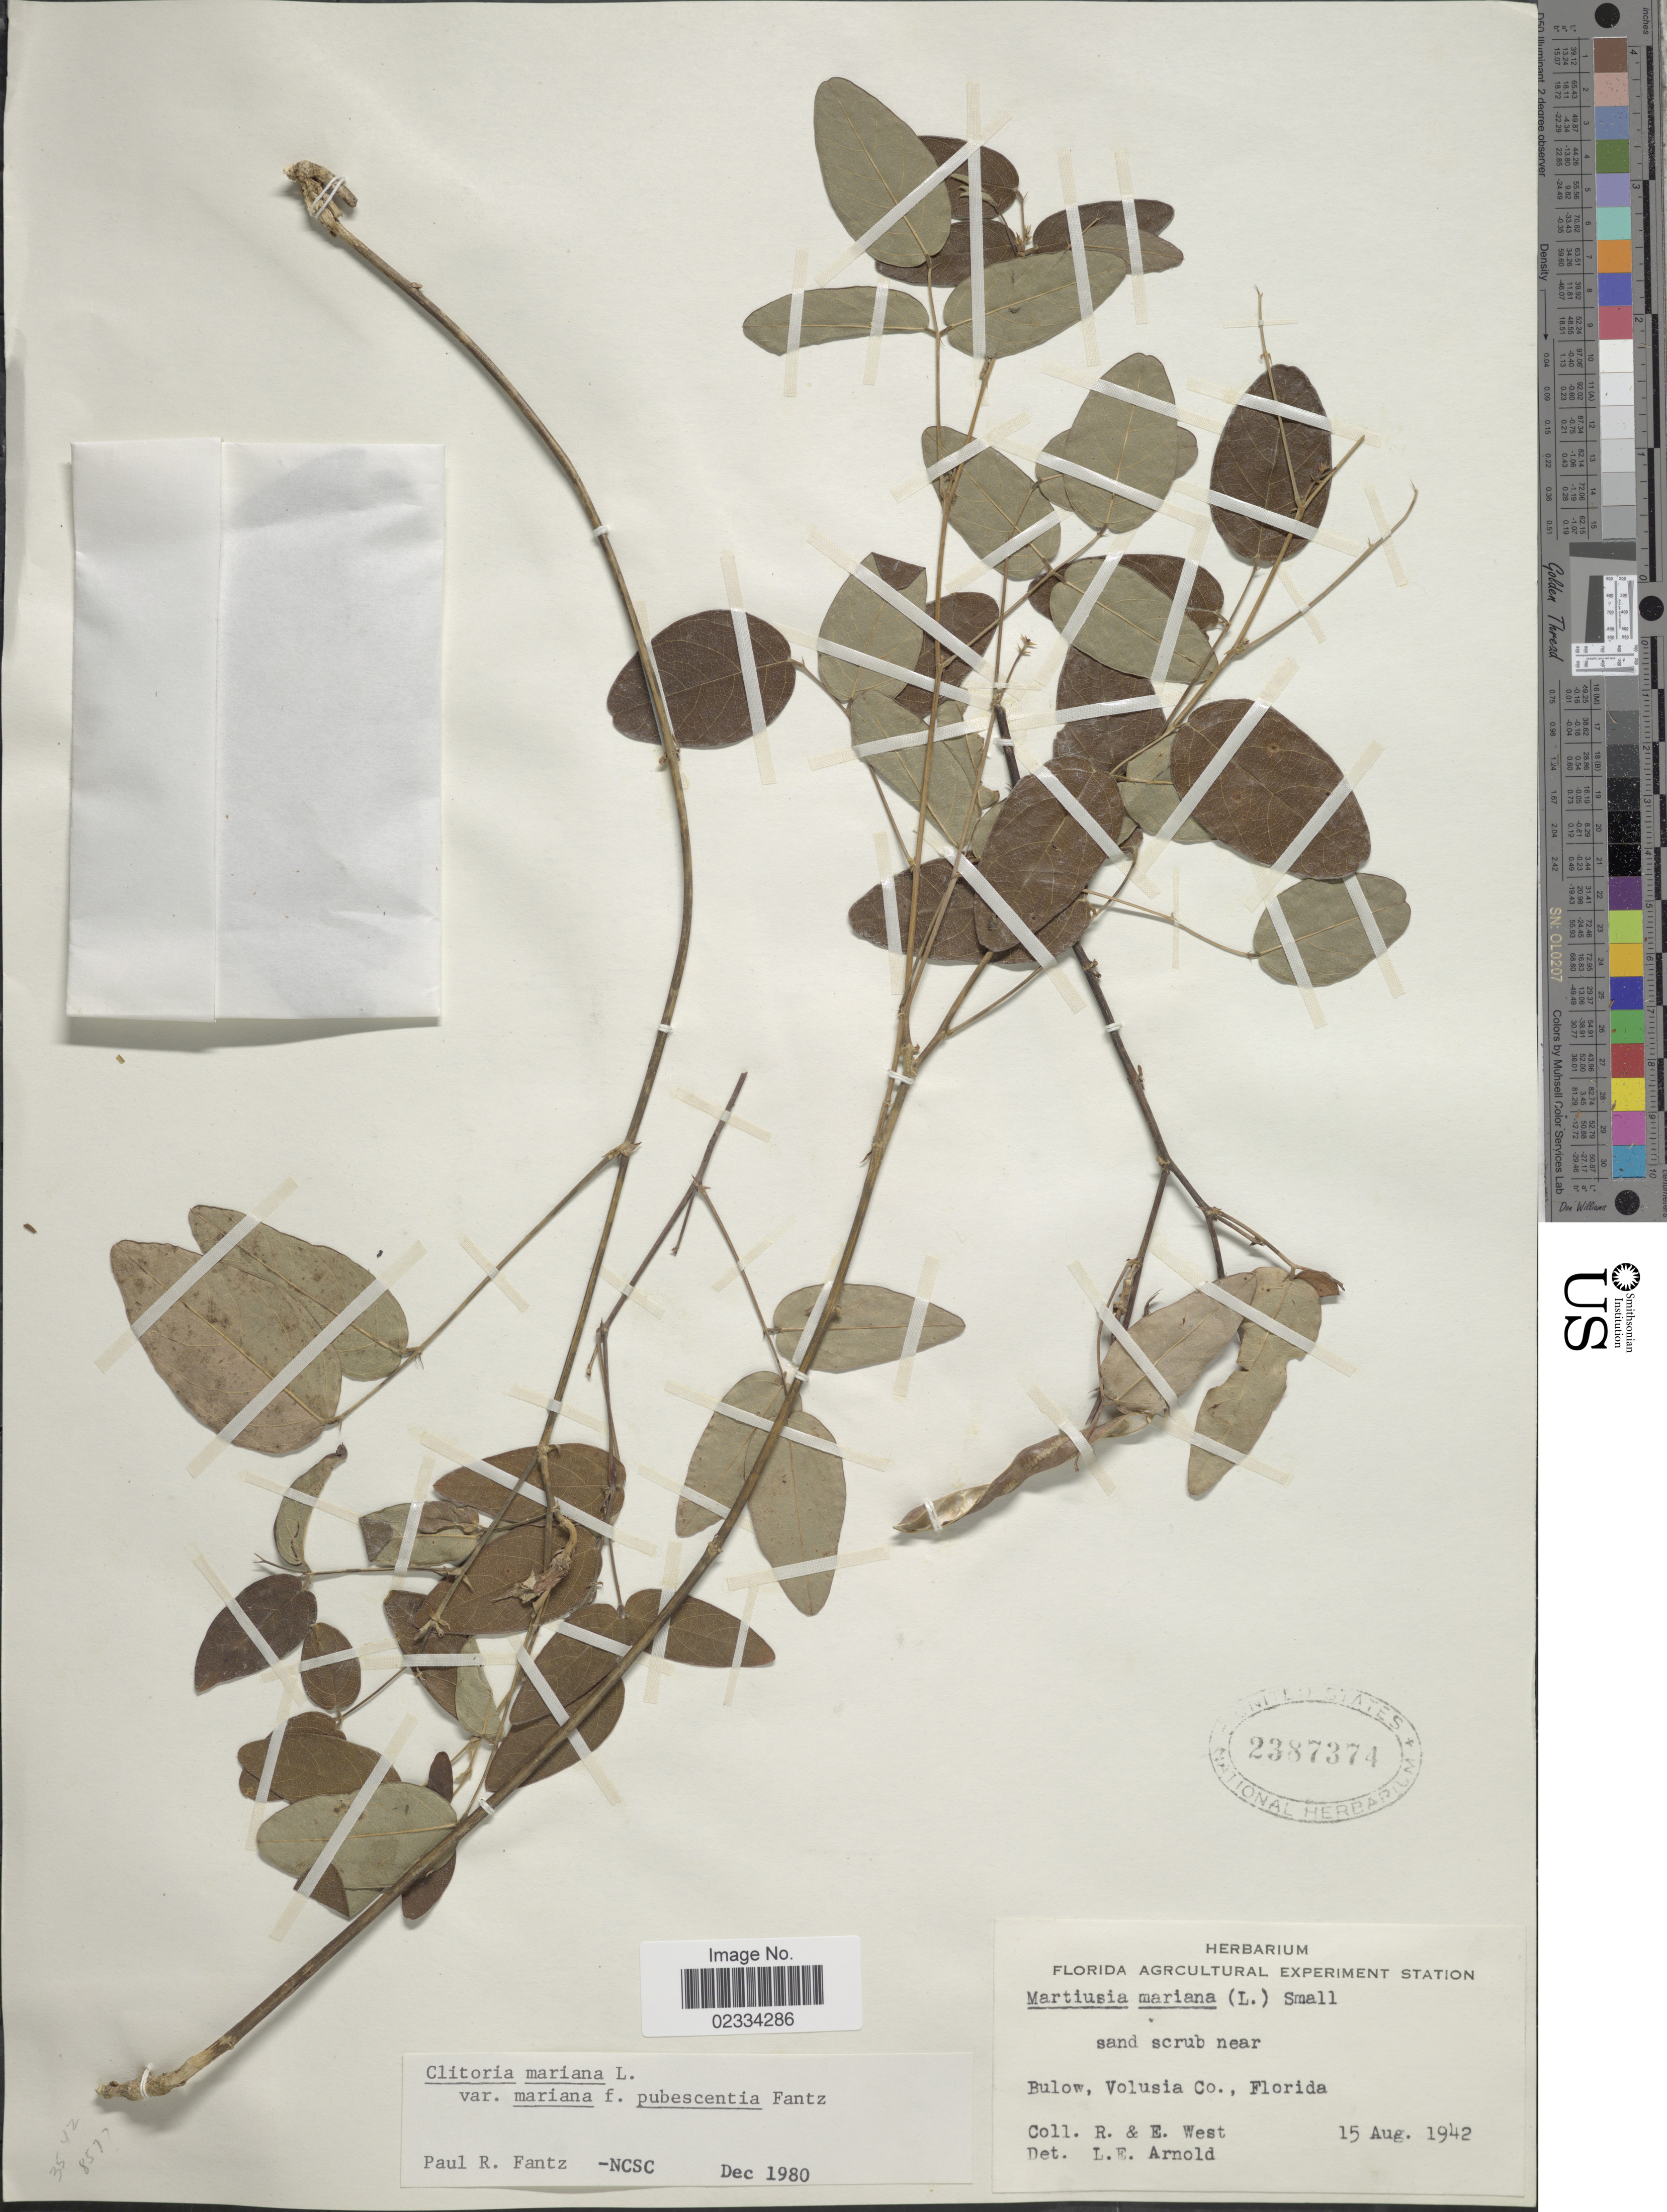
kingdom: Plantae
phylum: Tracheophyta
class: Magnoliopsida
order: Fabales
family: Fabaceae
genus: Clitoria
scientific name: Clitoria mariana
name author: L.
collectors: R. West & E. West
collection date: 1942-08-15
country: United States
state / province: Florida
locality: Bulow, Volusia Co.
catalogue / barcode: US 2387374